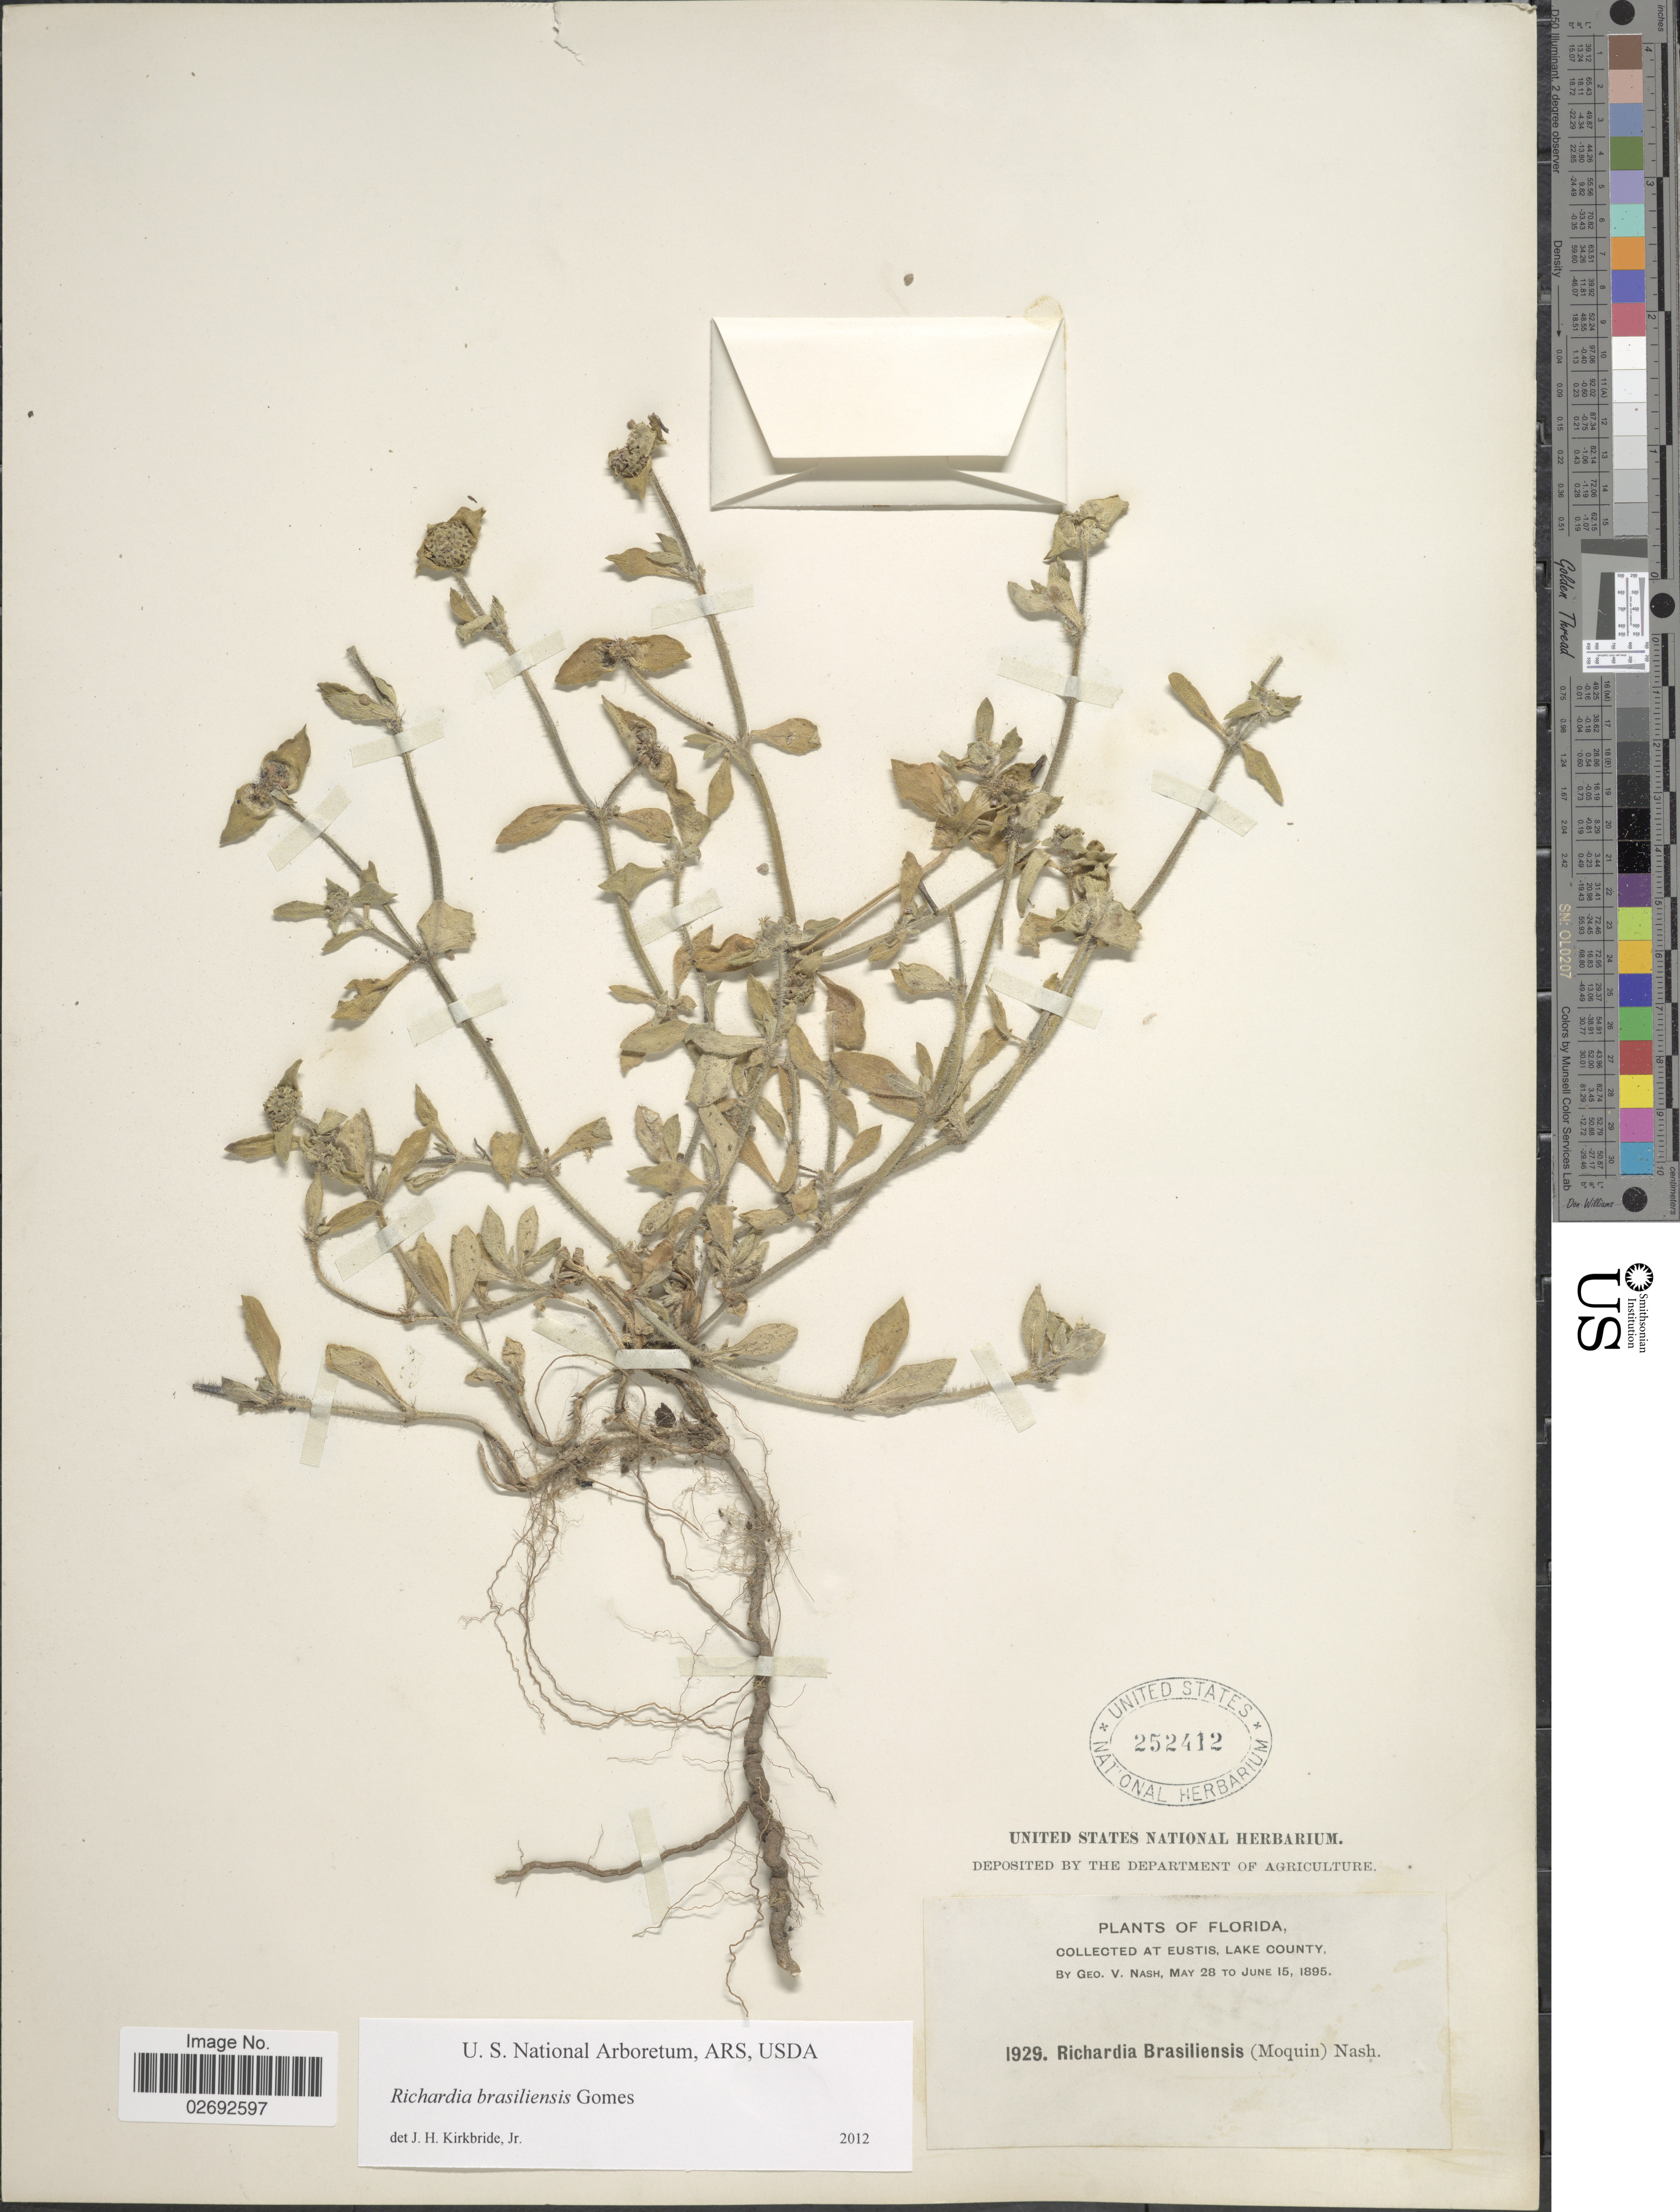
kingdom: Plantae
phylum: Tracheophyta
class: Magnoliopsida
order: Gentianales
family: Rubiaceae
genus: Richardia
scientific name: Richardia brasiliensis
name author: Gomes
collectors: G. V. Nash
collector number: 1929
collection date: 1895-06-15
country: United States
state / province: Florida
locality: At Eustis, Lake County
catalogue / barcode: US 252412